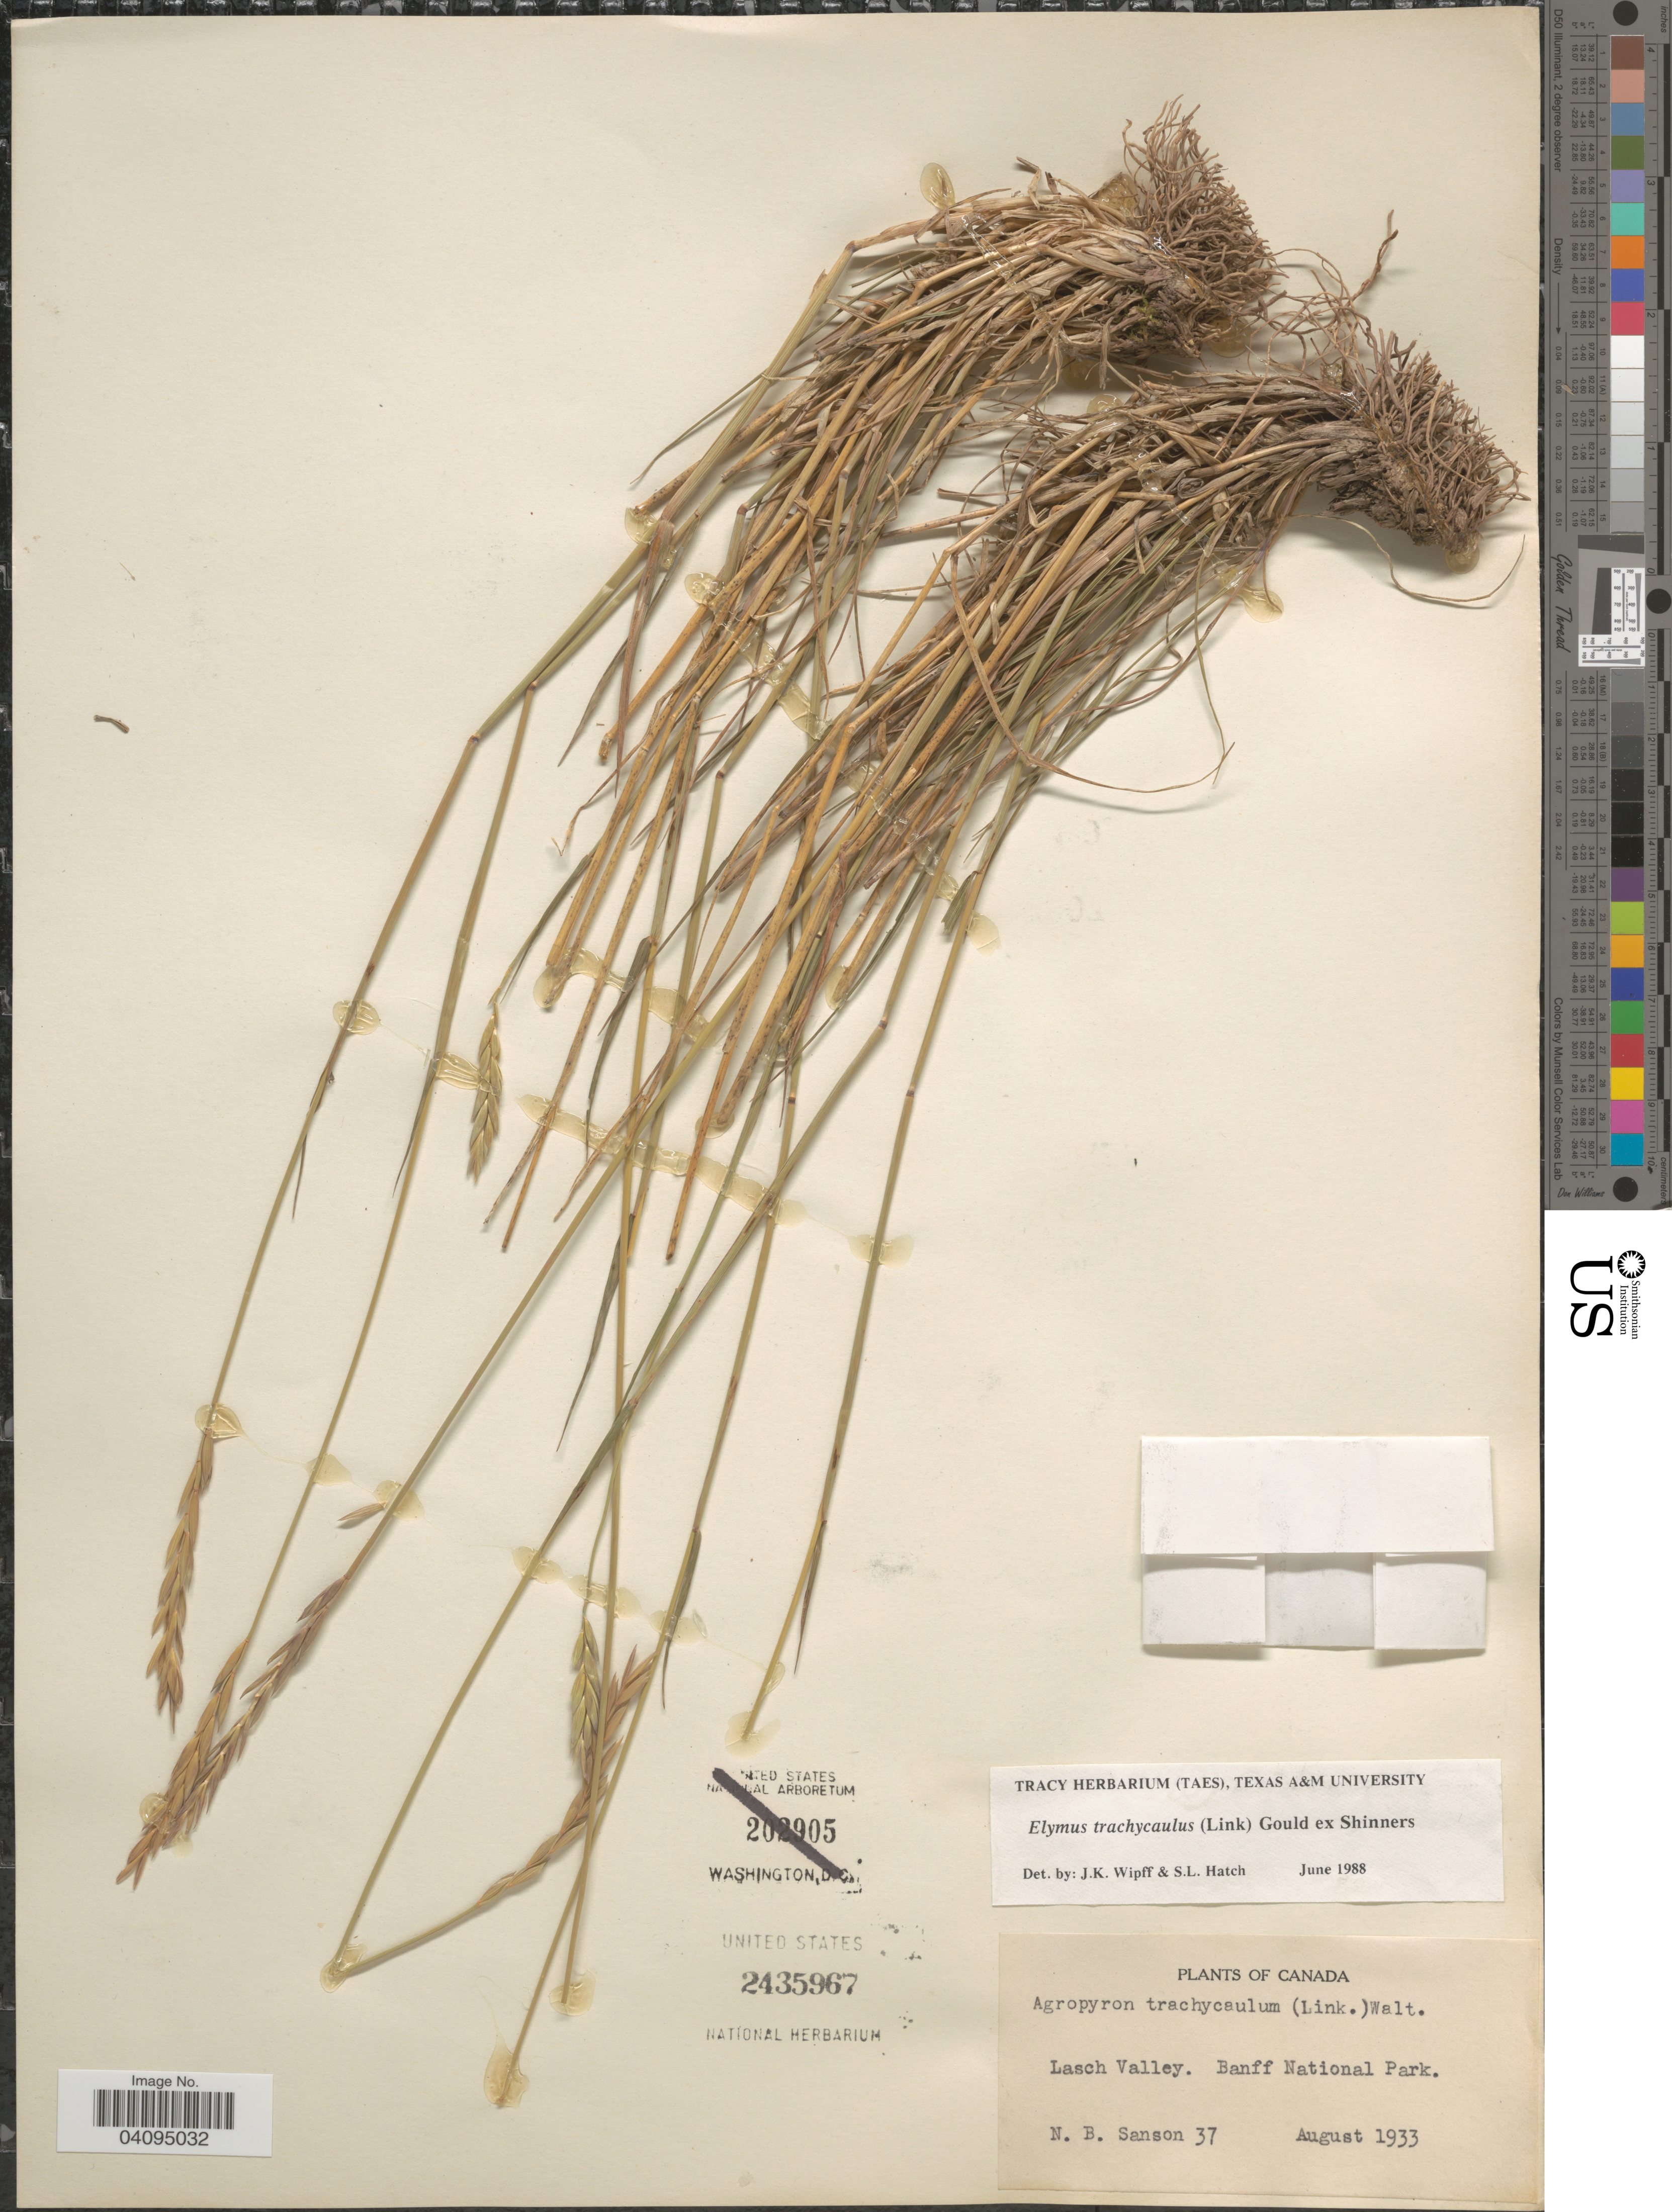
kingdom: Plantae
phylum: Tracheophyta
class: Liliopsida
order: Poales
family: Poaceae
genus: Elymus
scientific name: Elymus trachycaulus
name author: (Link) Gould ex Shinners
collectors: N. Sanson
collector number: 37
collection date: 1933-08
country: Canada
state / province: Alberta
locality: Lasch Valley. Banff National Park.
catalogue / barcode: US 2435967